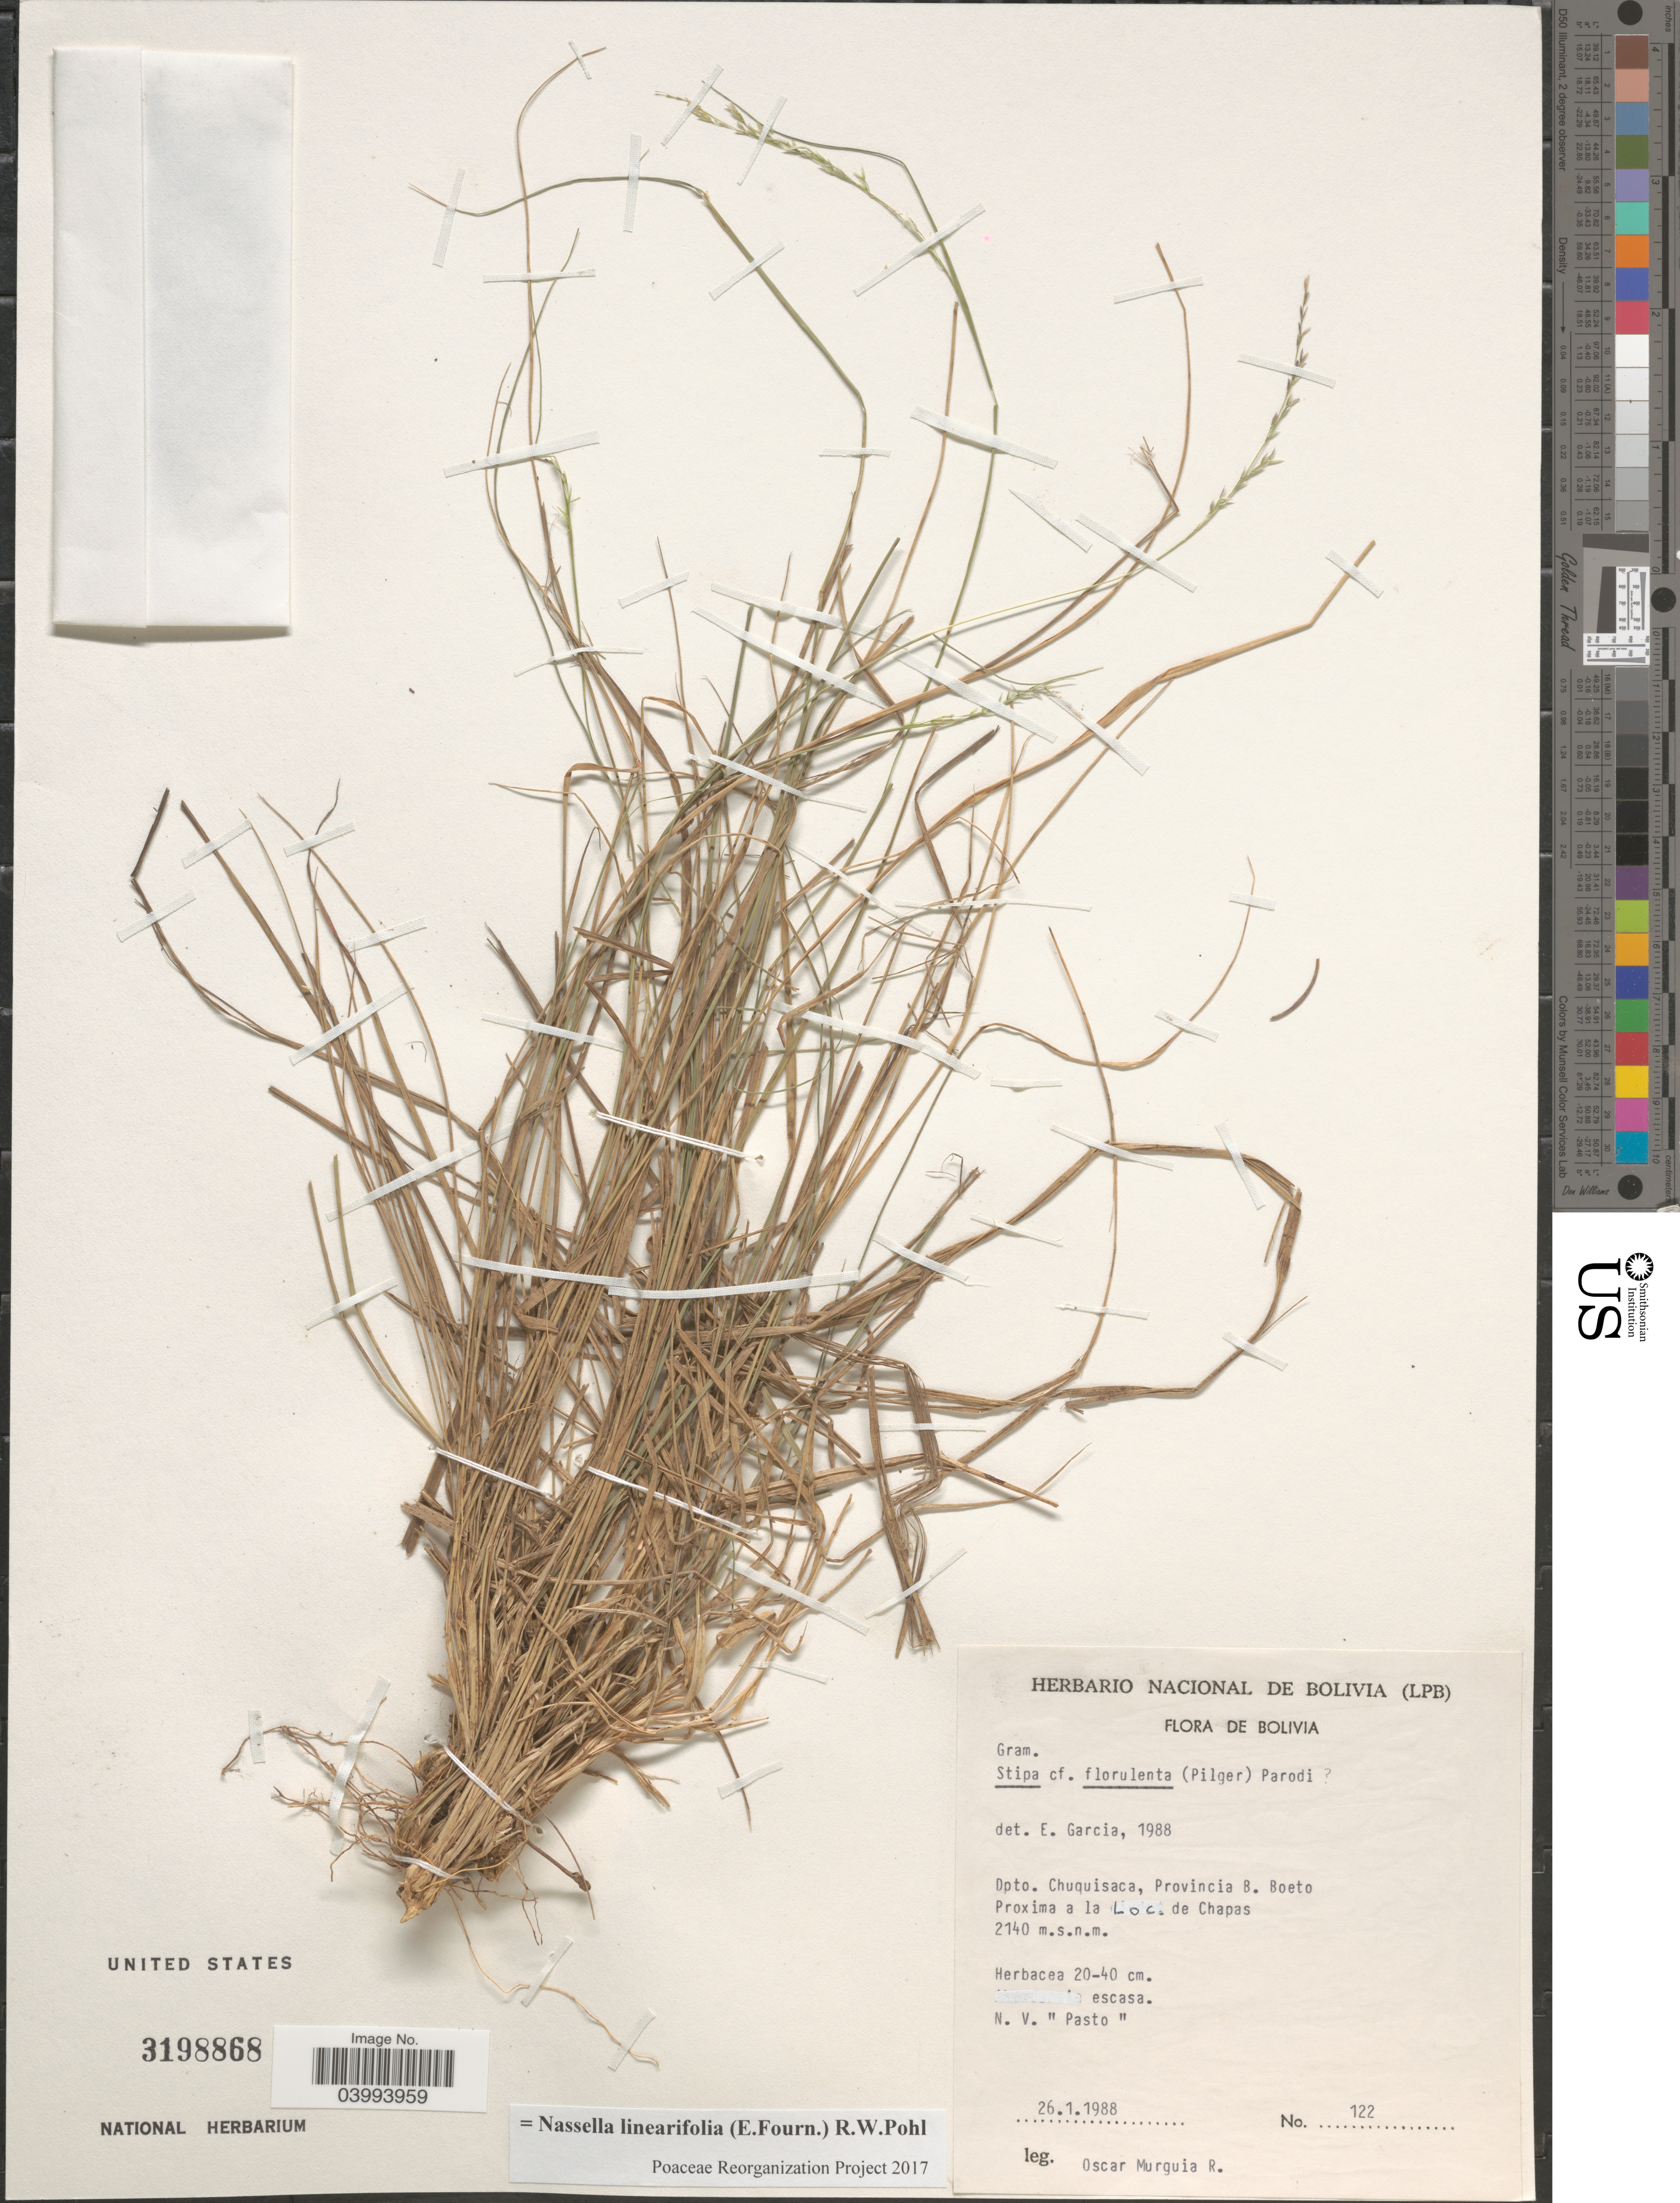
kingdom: Plantae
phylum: Tracheophyta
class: Liliopsida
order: Poales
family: Poaceae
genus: Nassella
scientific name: Nassella linearifolia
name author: (E. Fourn.) R.W. Pohl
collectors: O. Murguia R.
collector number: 122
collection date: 1988-01-26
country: Bolivia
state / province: Chuquisaca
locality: Dpto. Chuquisaca, Provincia B. Boeto. Proxima a la loc. de Chapas.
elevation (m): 2140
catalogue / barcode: US 3198868